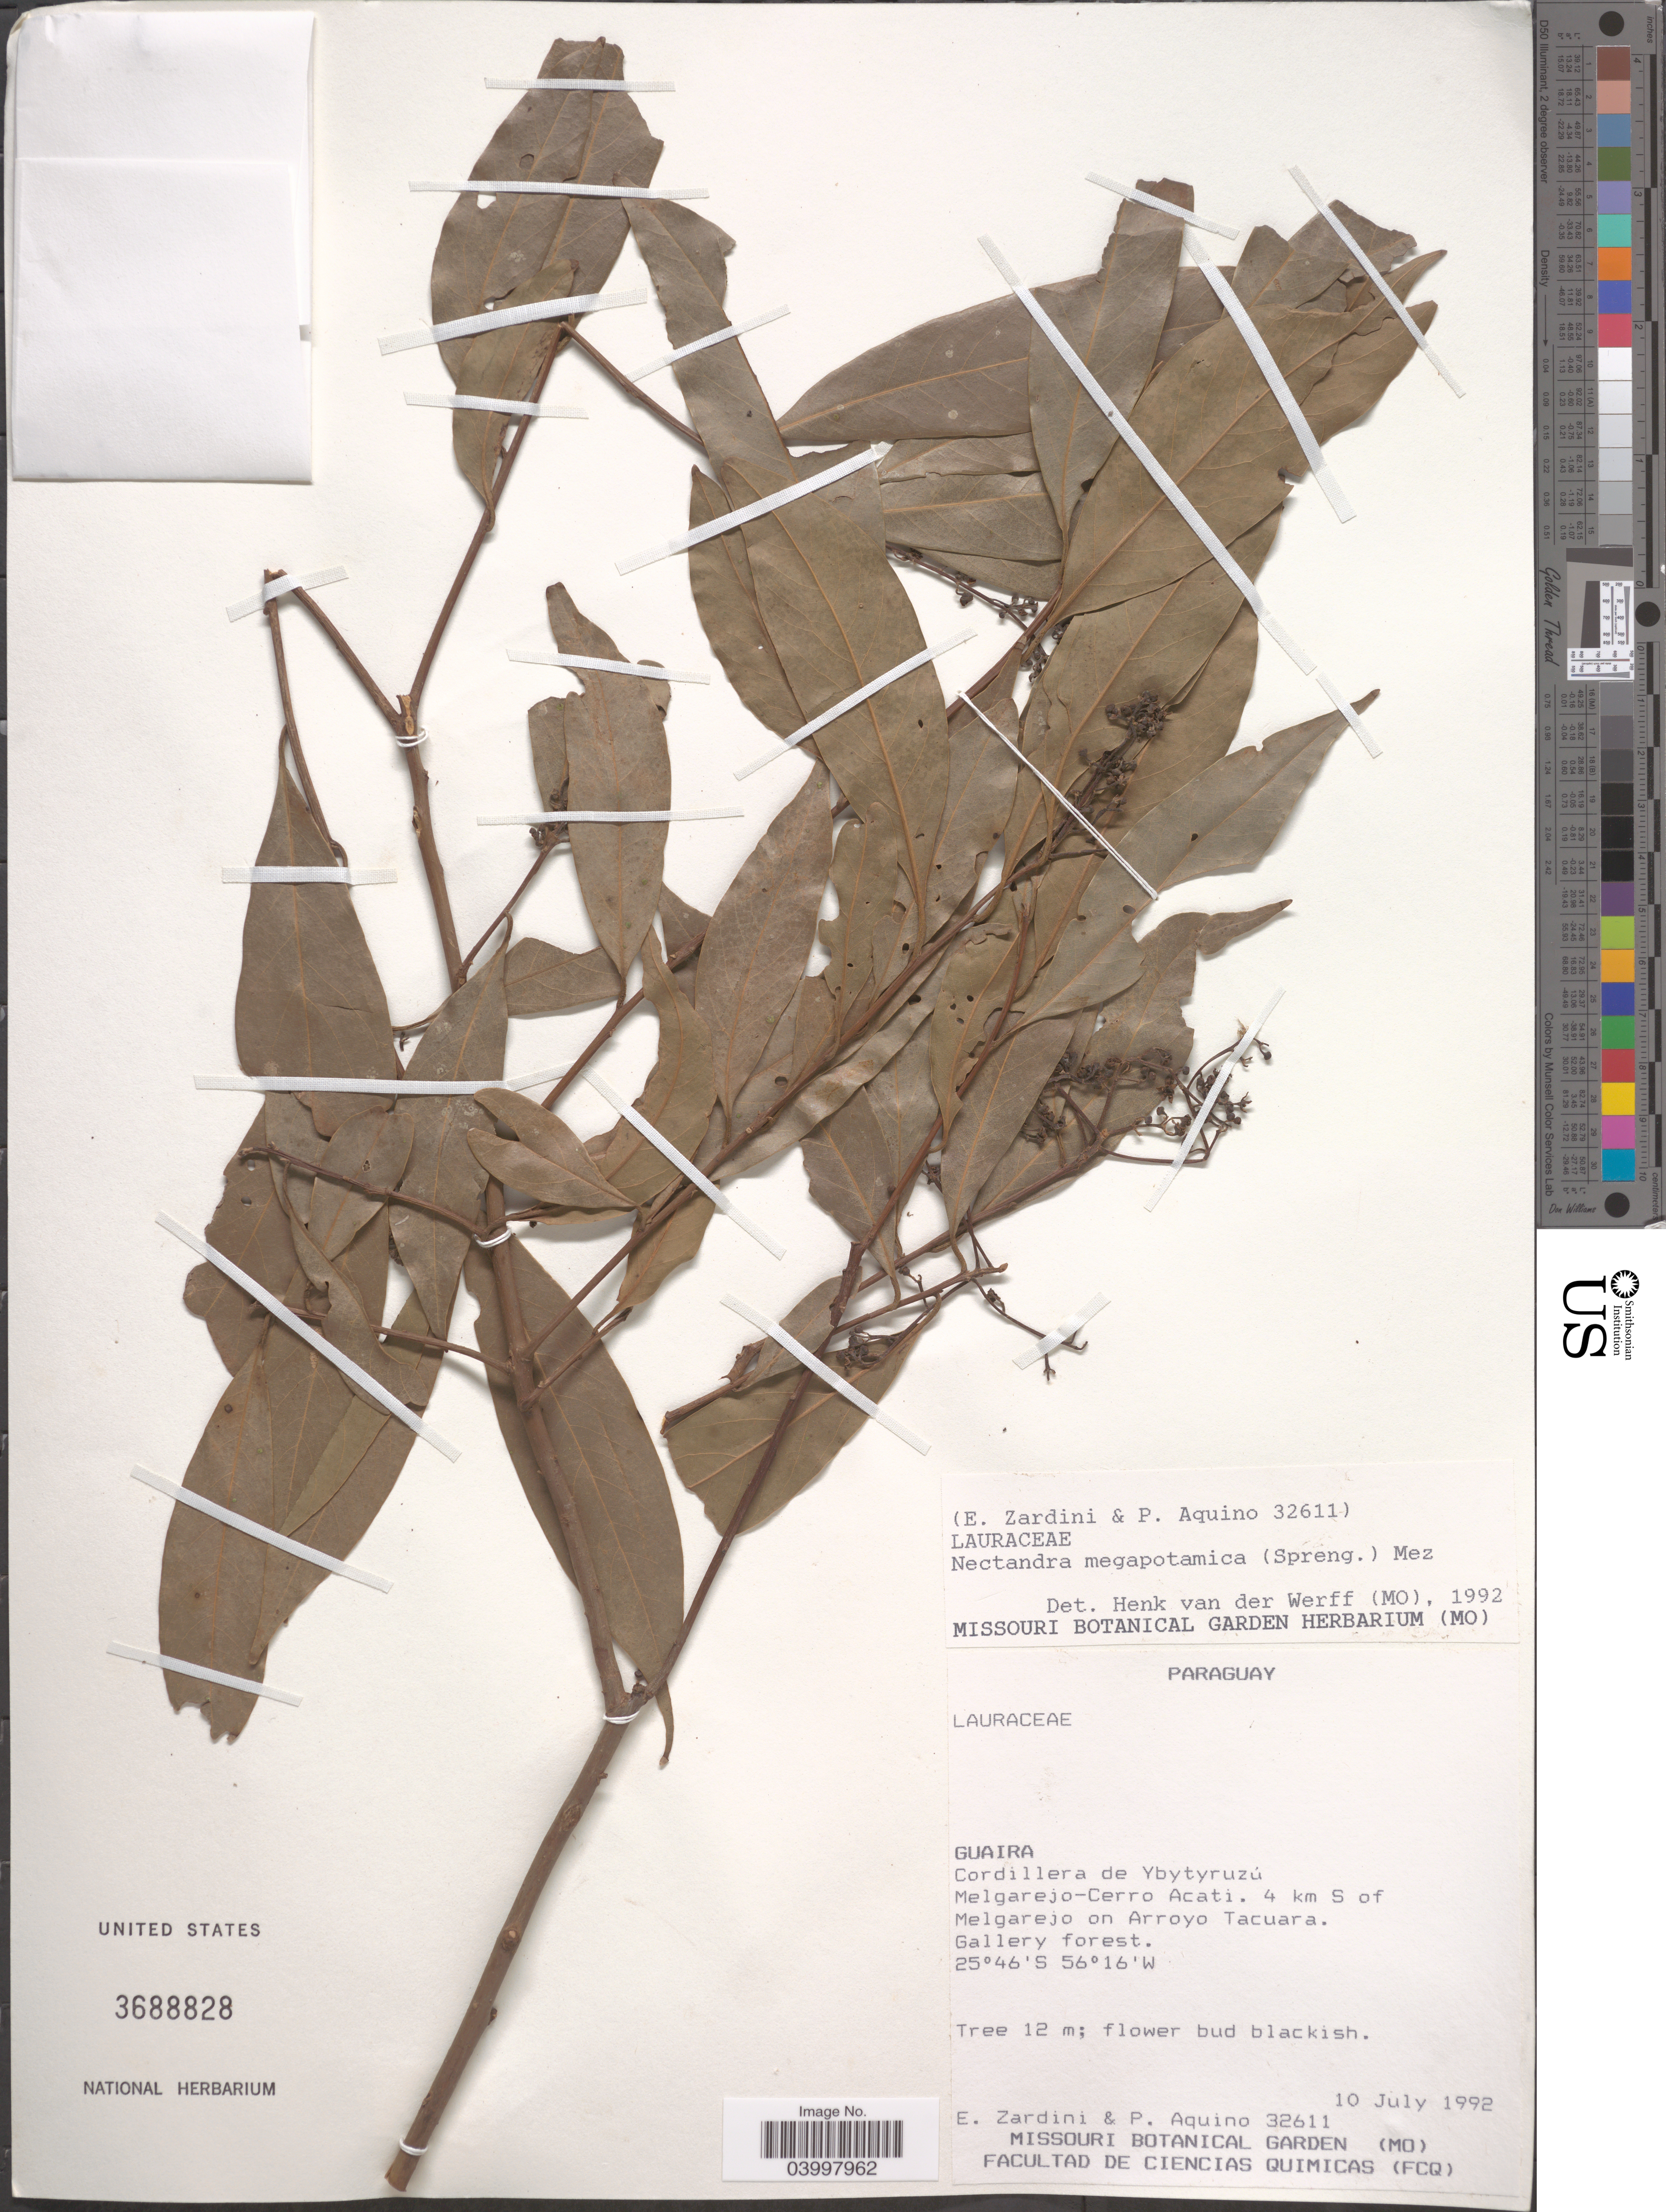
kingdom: Plantae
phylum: Tracheophyta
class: Magnoliopsida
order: Laurales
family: Lauraceae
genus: Nectandra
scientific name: Nectandra megapotamica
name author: Mez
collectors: E. Zardini & P. Aquino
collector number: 32611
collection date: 1992-07-10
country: Paraguay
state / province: Guaira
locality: Cordillera de Ybytyruzú Melgarejo-Cerro Acati. 4 km S of Melgarejo on Arroyo Tacuara.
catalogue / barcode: US 3688828